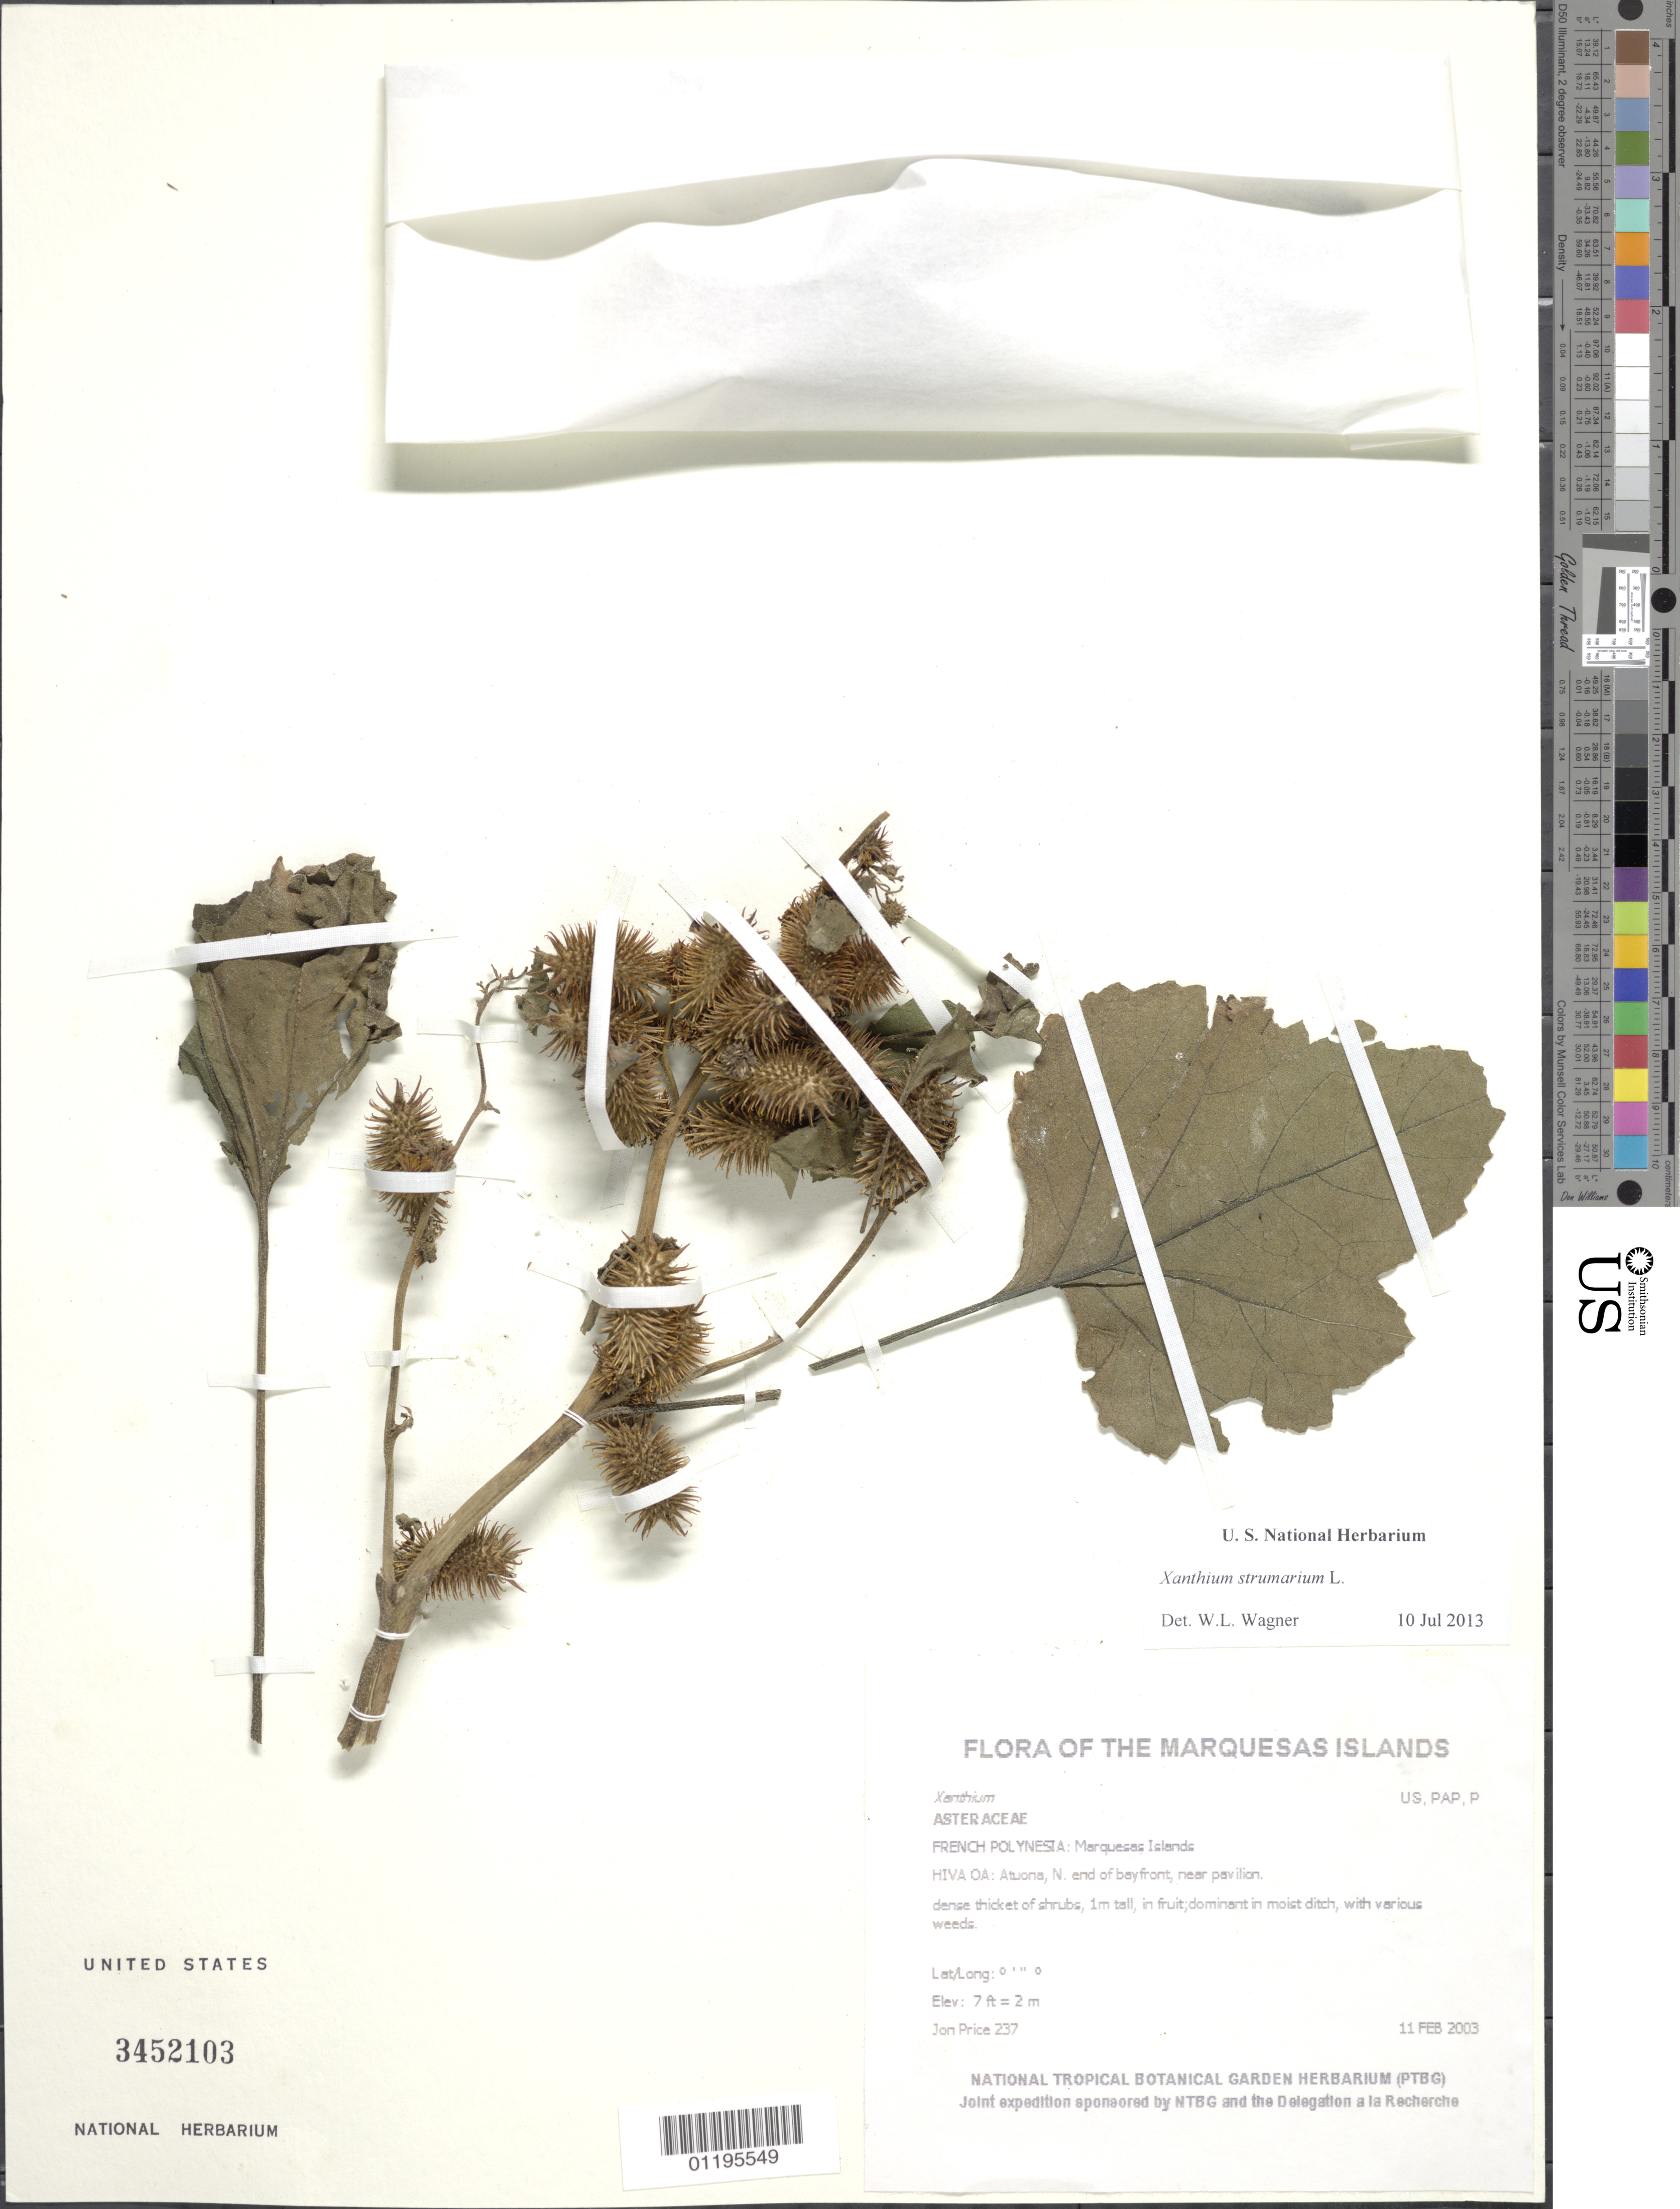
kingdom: Plantae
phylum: Tracheophyta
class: Magnoliopsida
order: Asterales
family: Asteraceae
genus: Xanthium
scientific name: Xanthium strumarium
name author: L.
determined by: Lorence, David H., (PTBG), National Tropical Botanical Garden (UNITED STATES)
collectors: J. Price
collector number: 237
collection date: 2003-02-11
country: French Polynesia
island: Hiva Oa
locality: Atuona, N. end of bayfront, near pavilion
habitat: Dominant in moist ditch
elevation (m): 2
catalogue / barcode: US 3452103